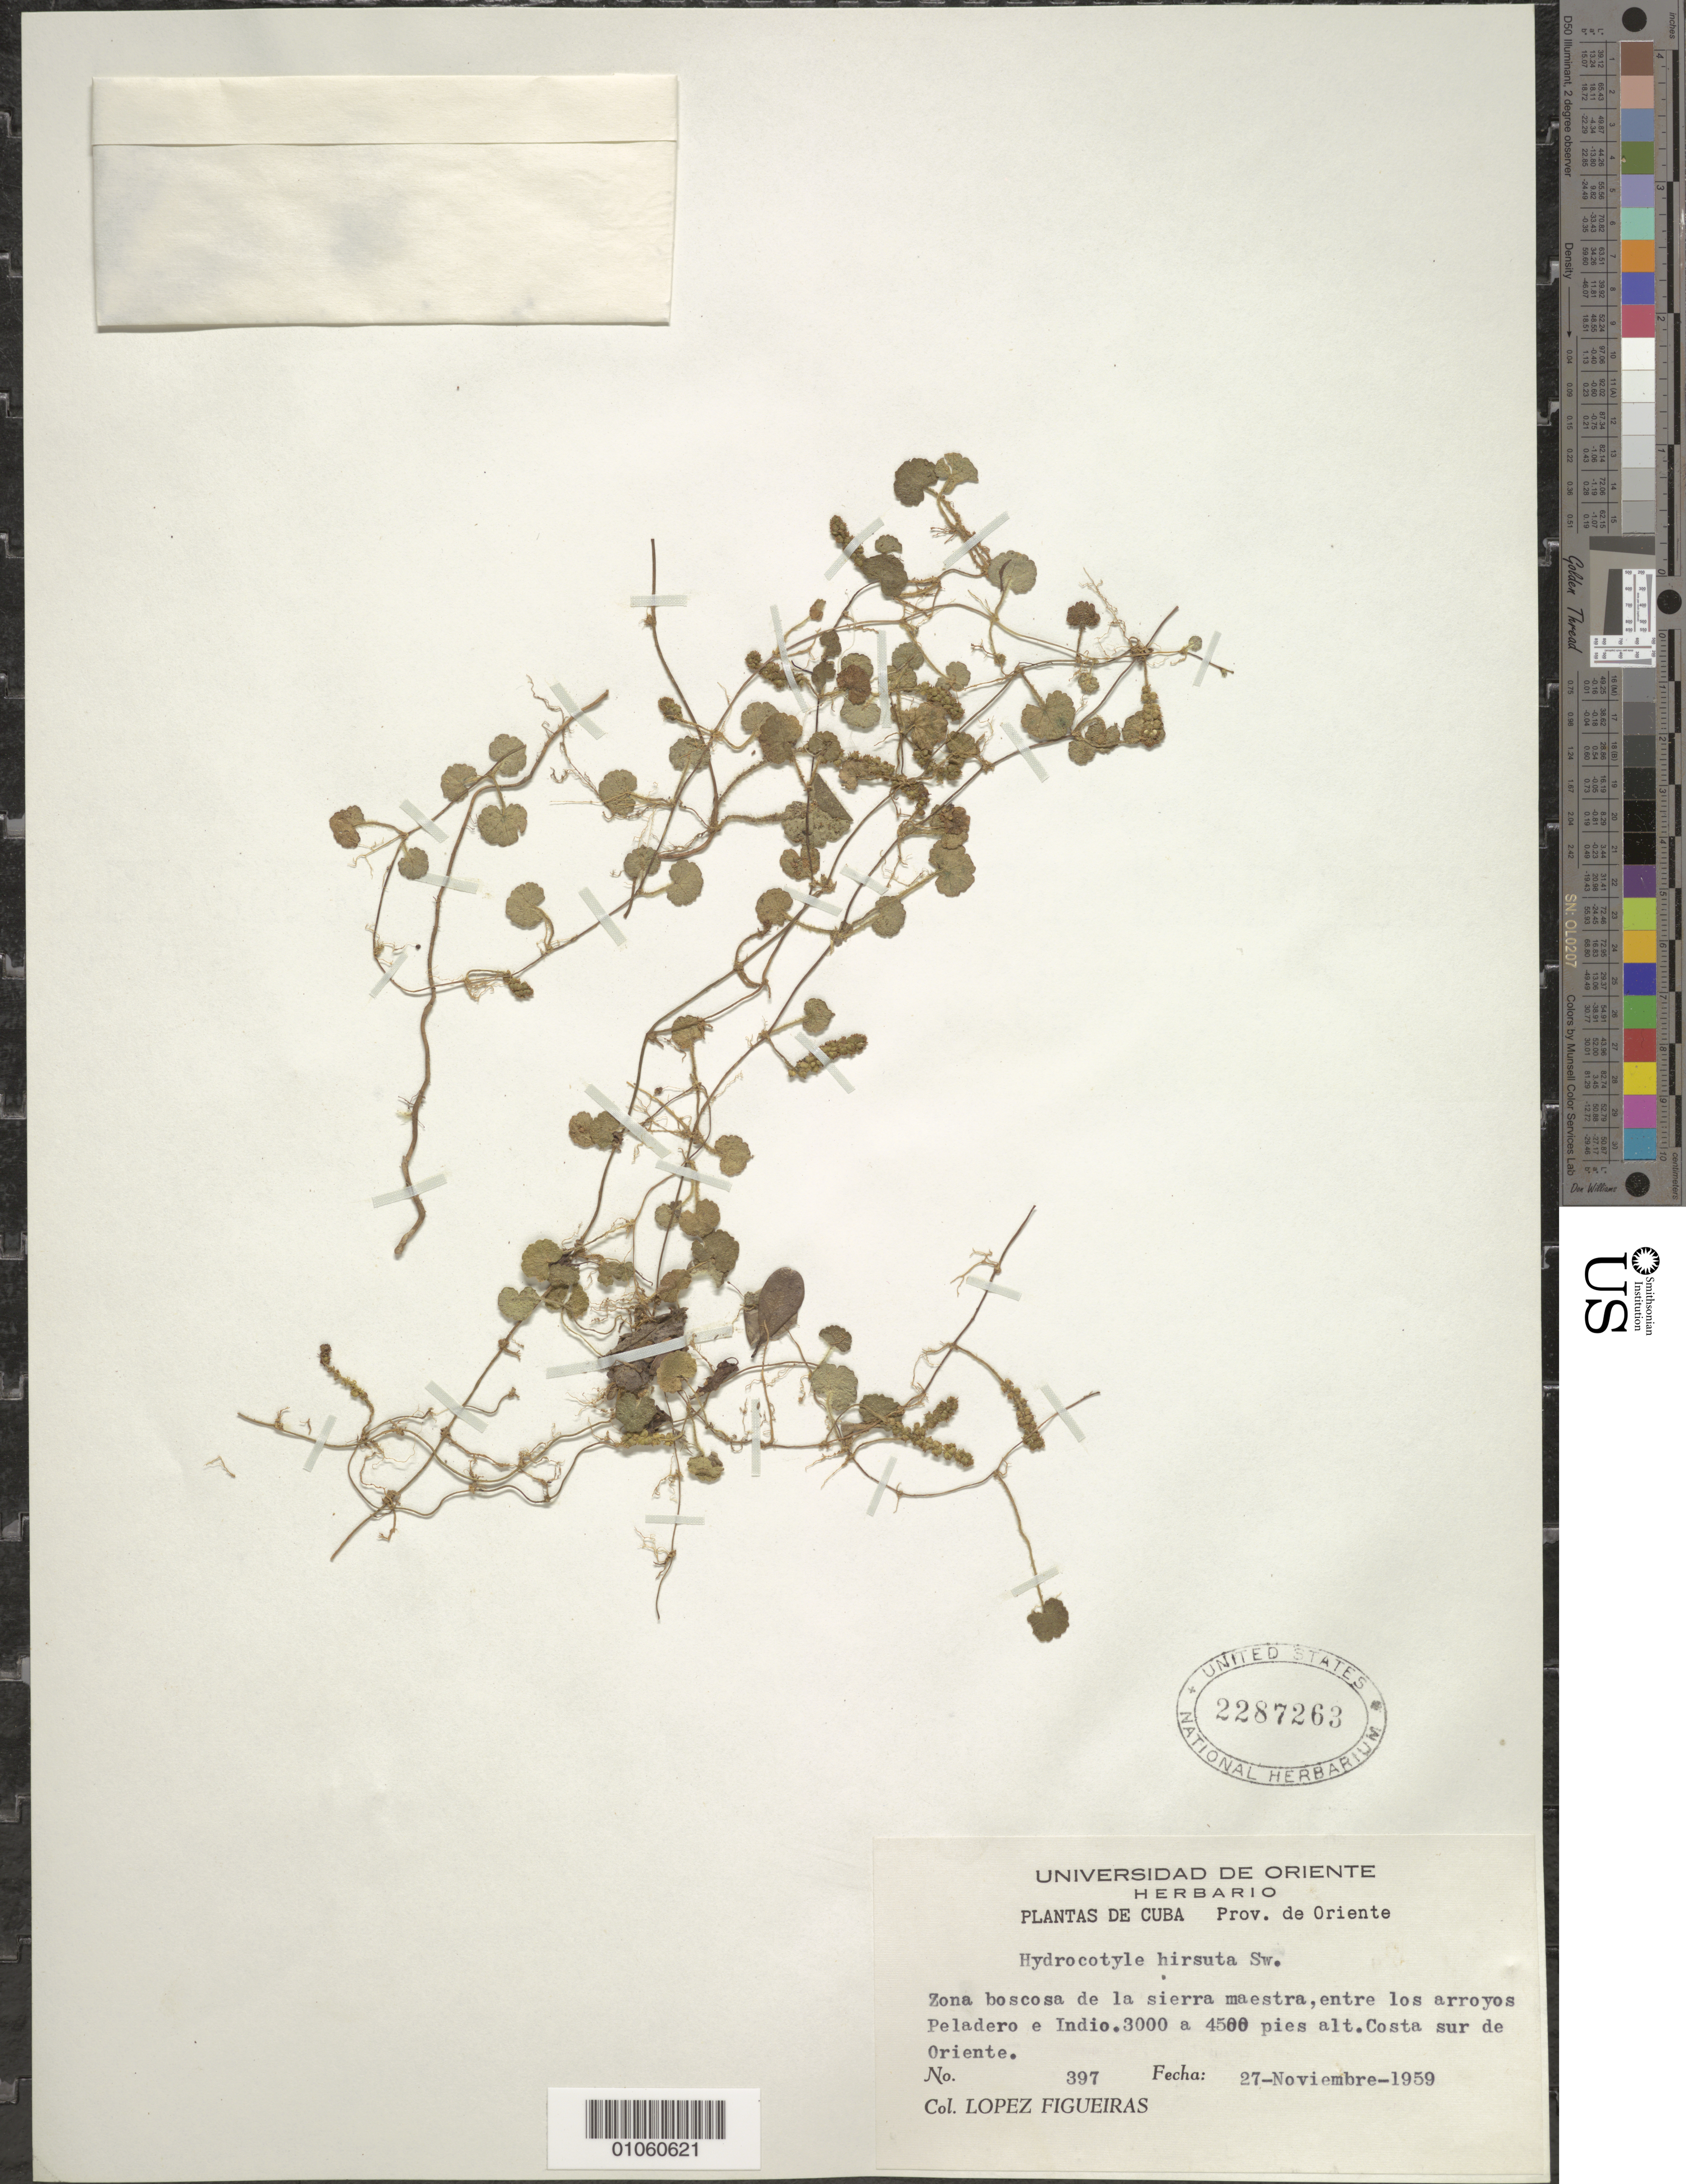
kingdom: Plantae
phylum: Tracheophyta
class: Magnoliopsida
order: Apiales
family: Araliaceae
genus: Hydrocotyle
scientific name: Hydrocotyle hirsuta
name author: Sw.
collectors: M. López Figueiras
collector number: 397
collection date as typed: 27 Nov 1959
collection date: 1959-11-27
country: Cuba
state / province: Oriente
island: Cuba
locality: Sierra Maestra, entre los arroyos peladero e Indio, Costa sur de Oriente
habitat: Zona boscosa de la sierra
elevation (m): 914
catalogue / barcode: US 2287263